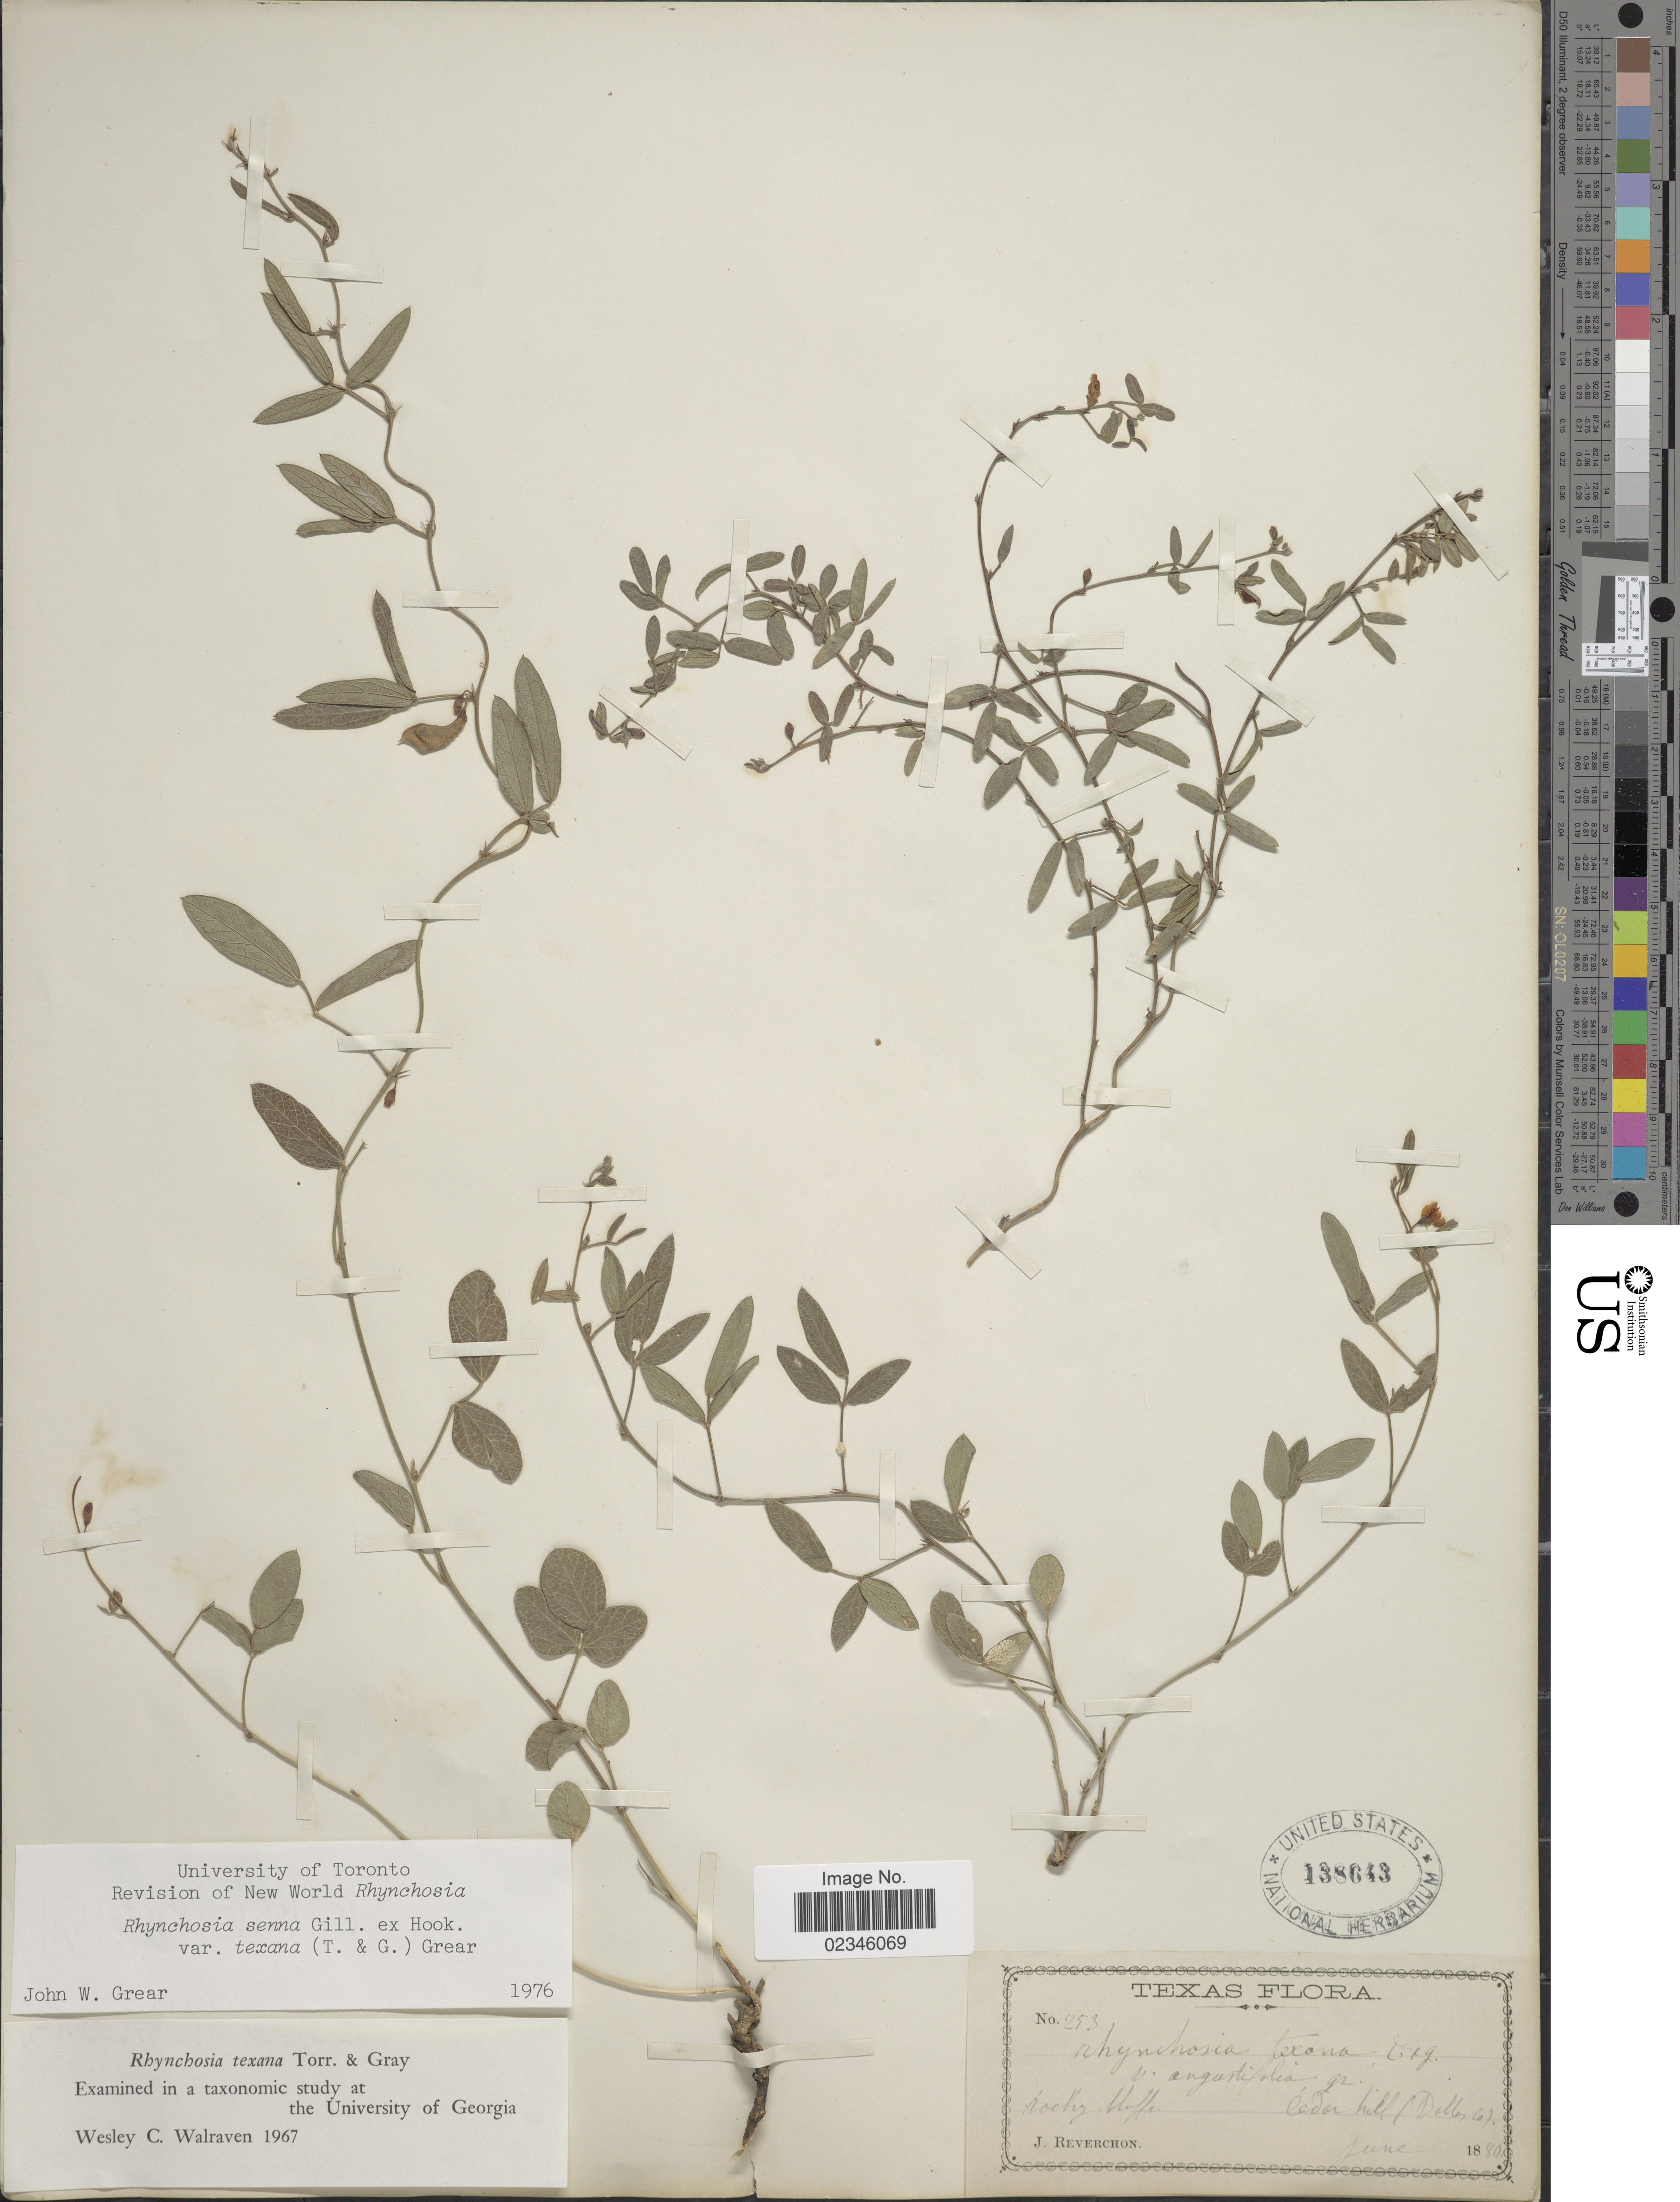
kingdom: Plantae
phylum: Tracheophyta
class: Magnoliopsida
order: Fabales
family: Fabaceae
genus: Rhynchosia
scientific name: Rhynchosia senna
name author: Gillies ex Hook.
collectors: J. Reverchon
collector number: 253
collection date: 1880-06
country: United States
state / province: Texas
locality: Cedar hill (Dallas Co.)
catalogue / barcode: US 138643